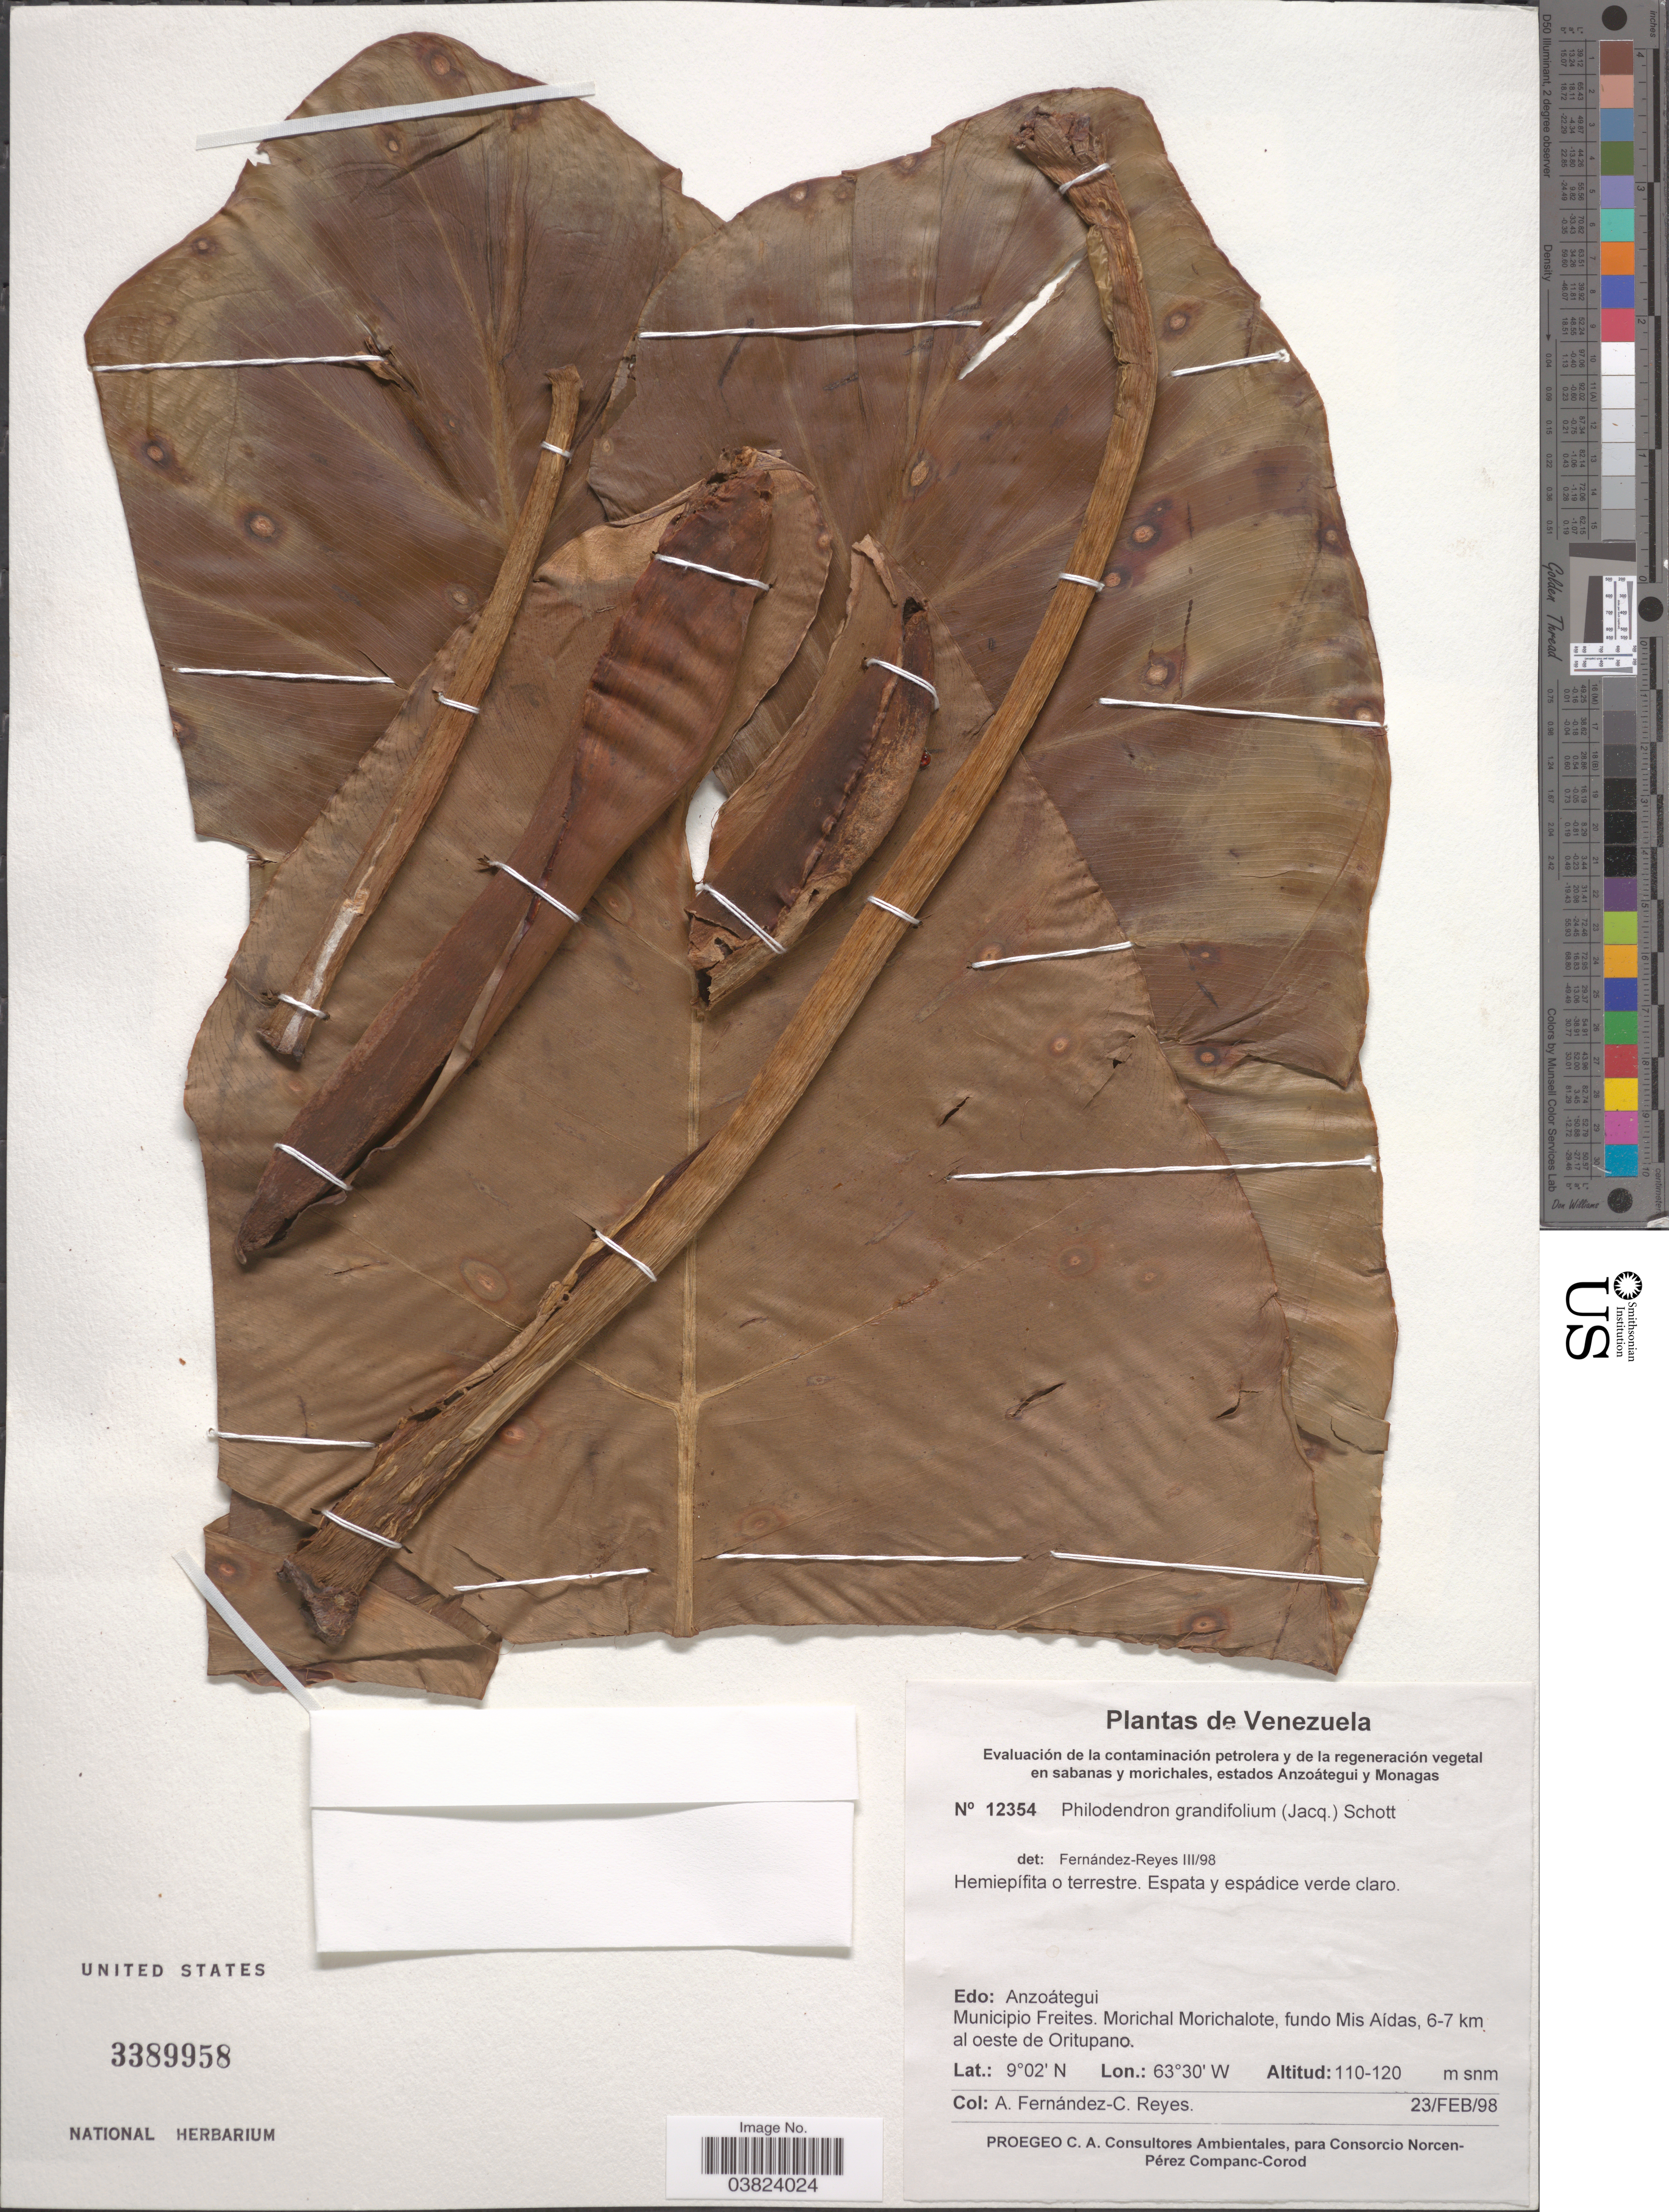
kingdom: Plantae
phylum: Tracheophyta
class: Liliopsida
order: Alismatales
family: Araceae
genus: Philodendron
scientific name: Philodendron grandifolium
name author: (Jacq.) Schott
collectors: A. Fernandez & C. Reyes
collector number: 12354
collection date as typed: Transcribed d/m/y: 23/2/98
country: Venezuela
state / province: Anzoategui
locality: Municipio Freites. Morichal Morichalote, fundo Mis Aídas, 6-7 km al oeste de Oritupano.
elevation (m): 110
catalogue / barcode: US 3389958